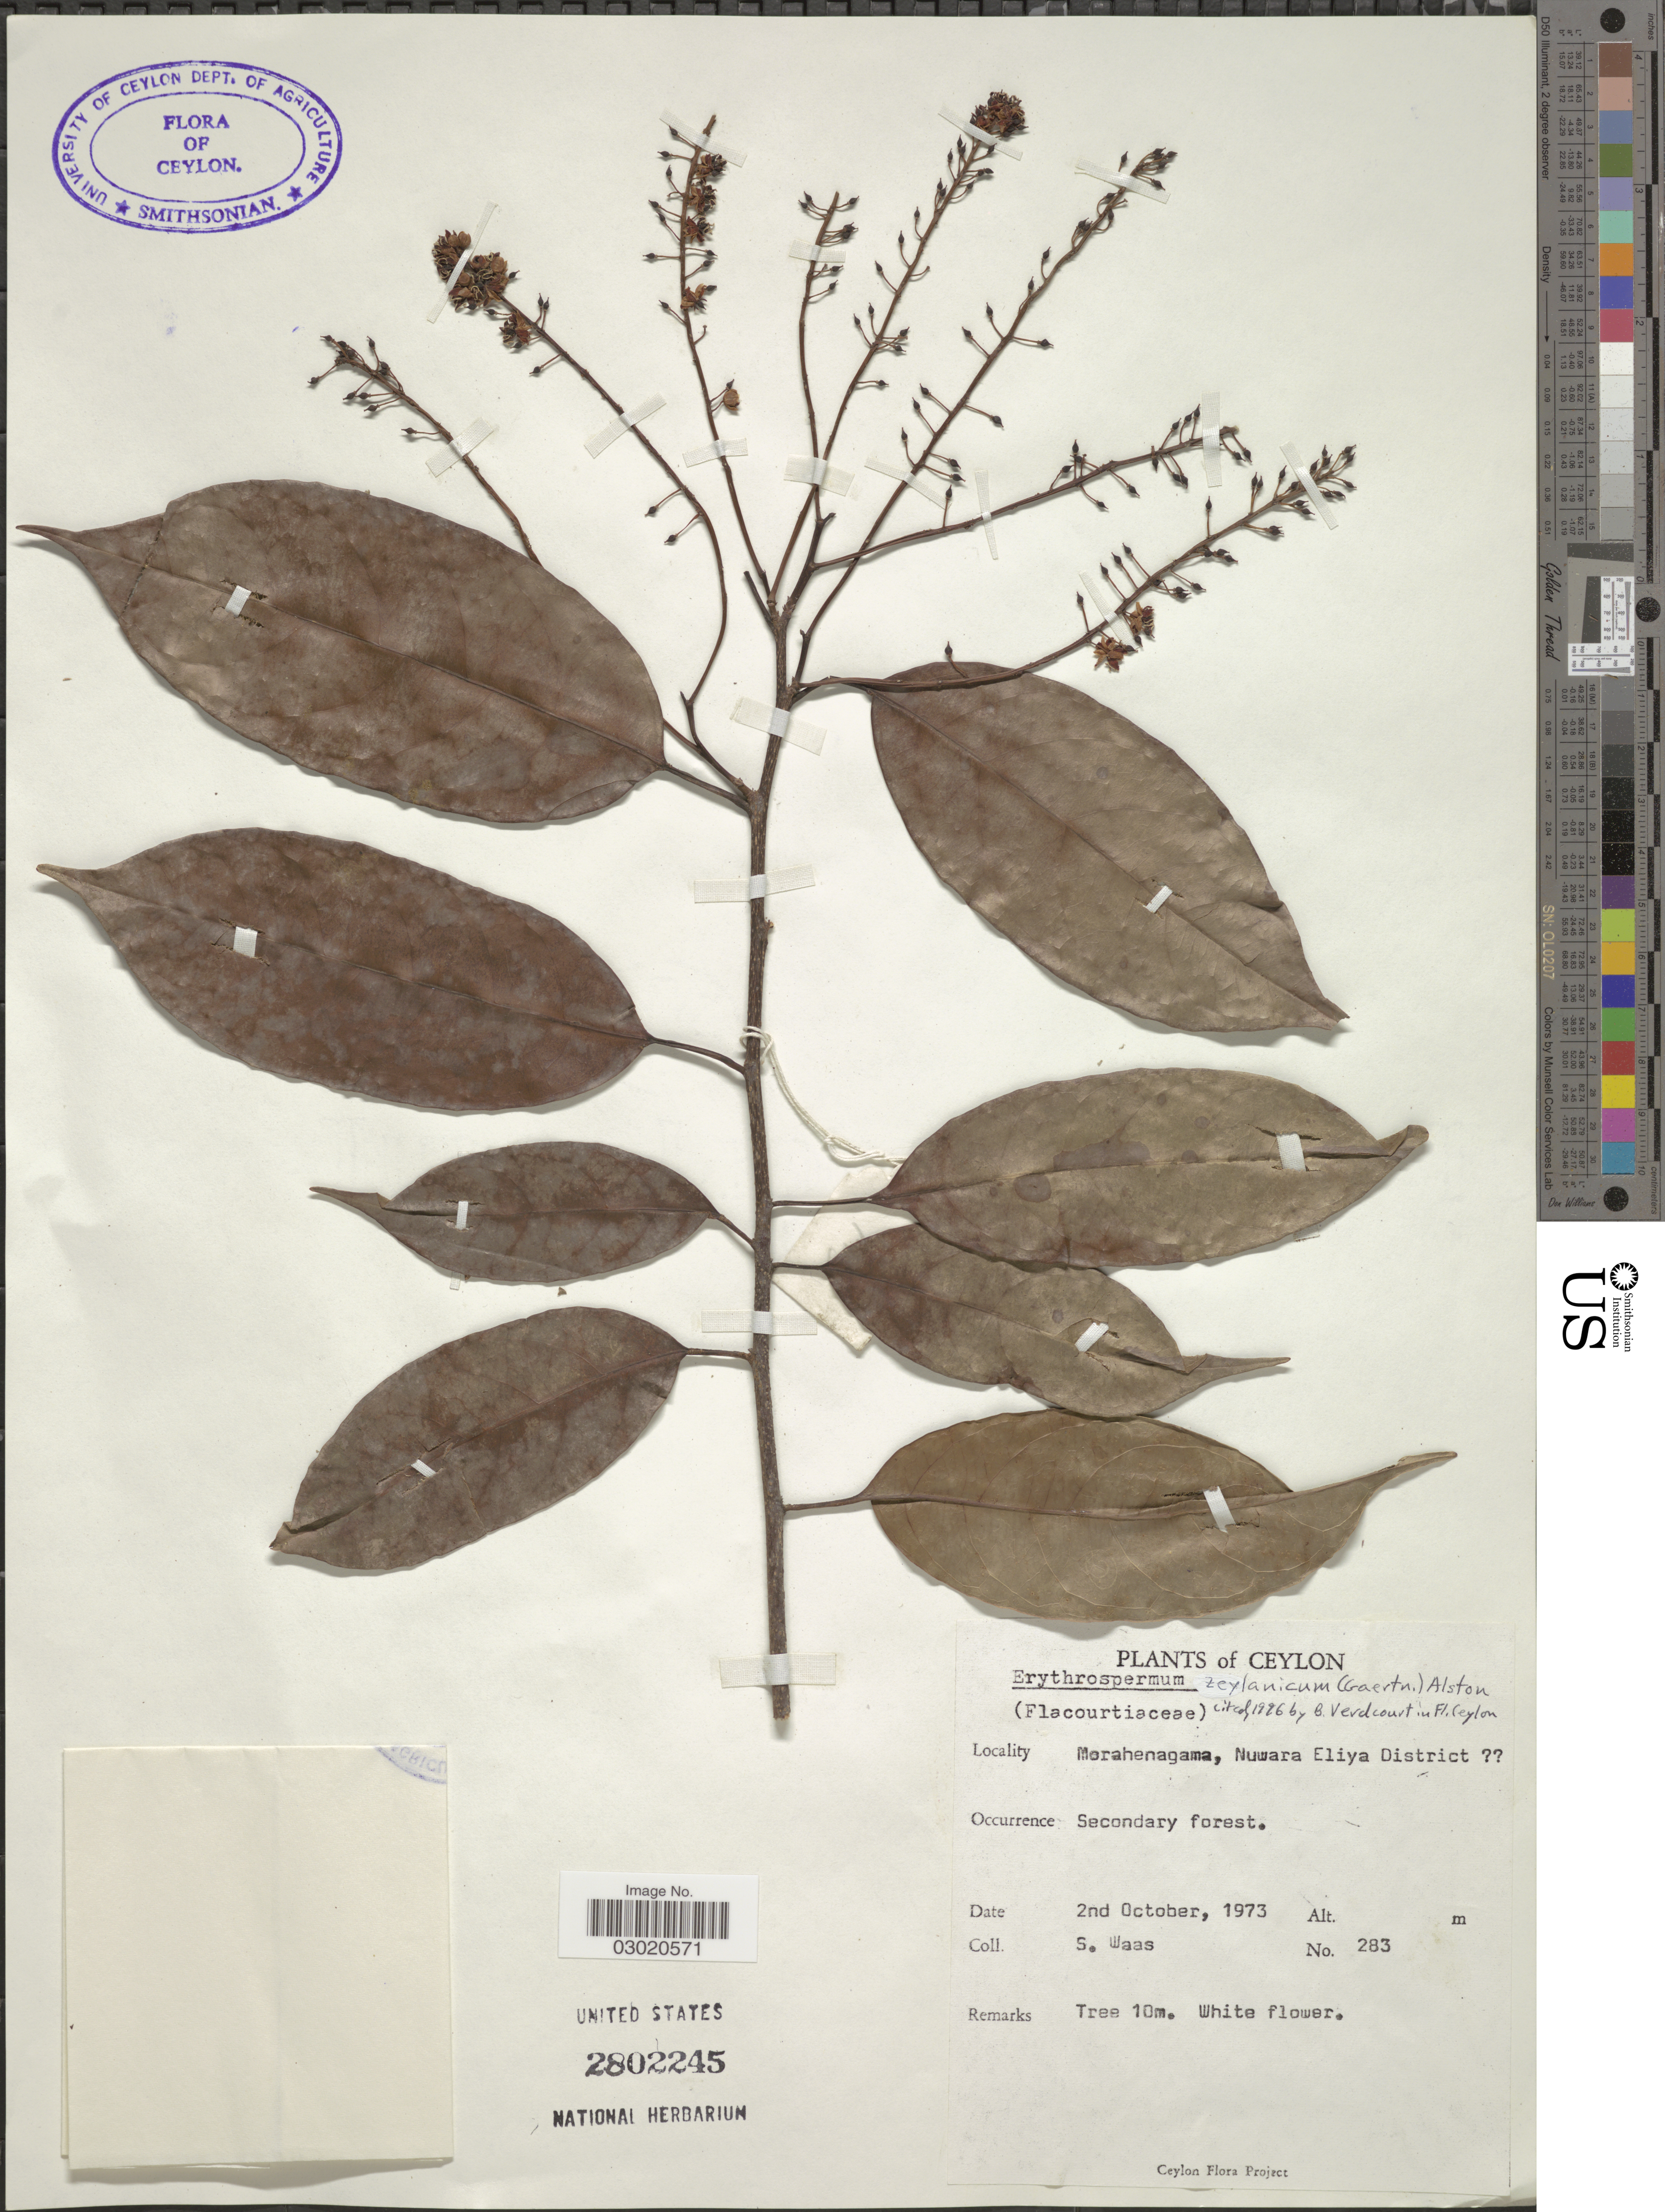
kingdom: Plantae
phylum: Tracheophyta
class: Magnoliopsida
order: Malpighiales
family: Achariaceae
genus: Erythrospermum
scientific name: Erythrospermum zeylanicum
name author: (Gaertn.) Alston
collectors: S. Waas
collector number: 283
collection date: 1973-10-02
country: Sri Lanka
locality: Ceylon, Morahenagama, Nuwara Eliya District [unsure placement][unsure placement].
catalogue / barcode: US 2802245